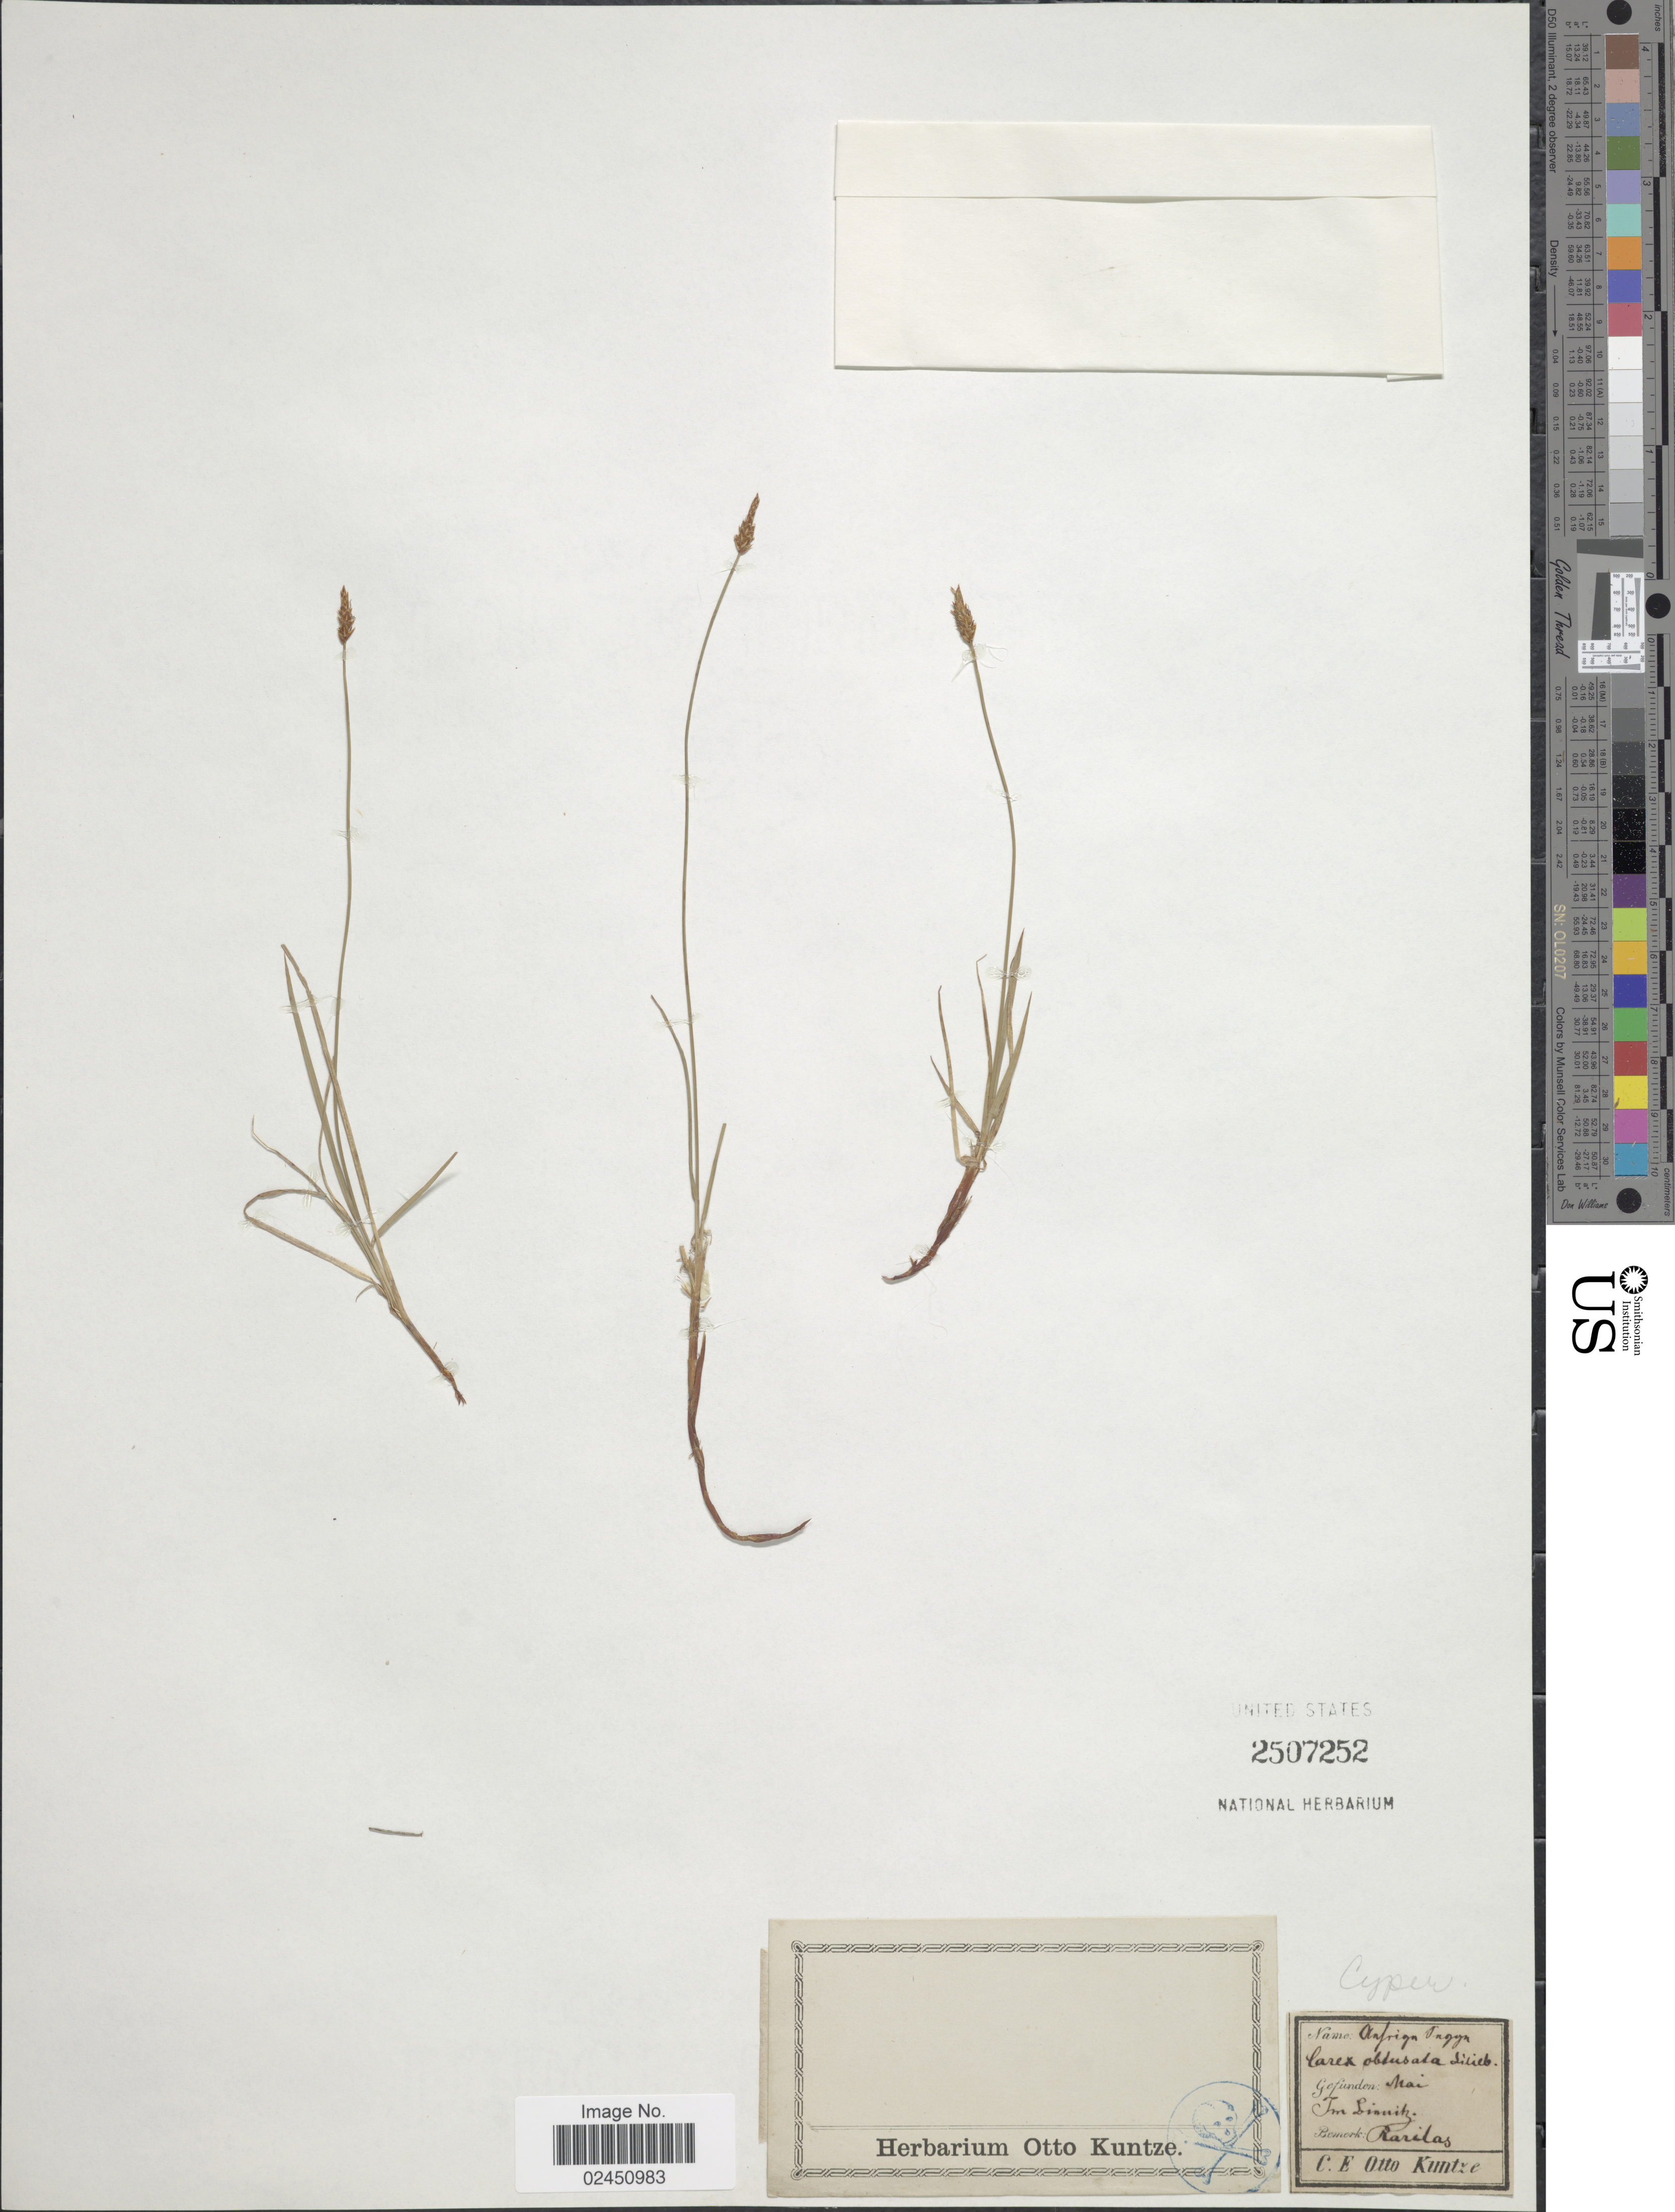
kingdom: Plantae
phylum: Tracheophyta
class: Liliopsida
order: Poales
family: Cyperaceae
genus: Carex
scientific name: Carex obtusata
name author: Lilj.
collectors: C.E.O. Kuntze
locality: Im Linnetz [interpreted]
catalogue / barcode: US 2507252